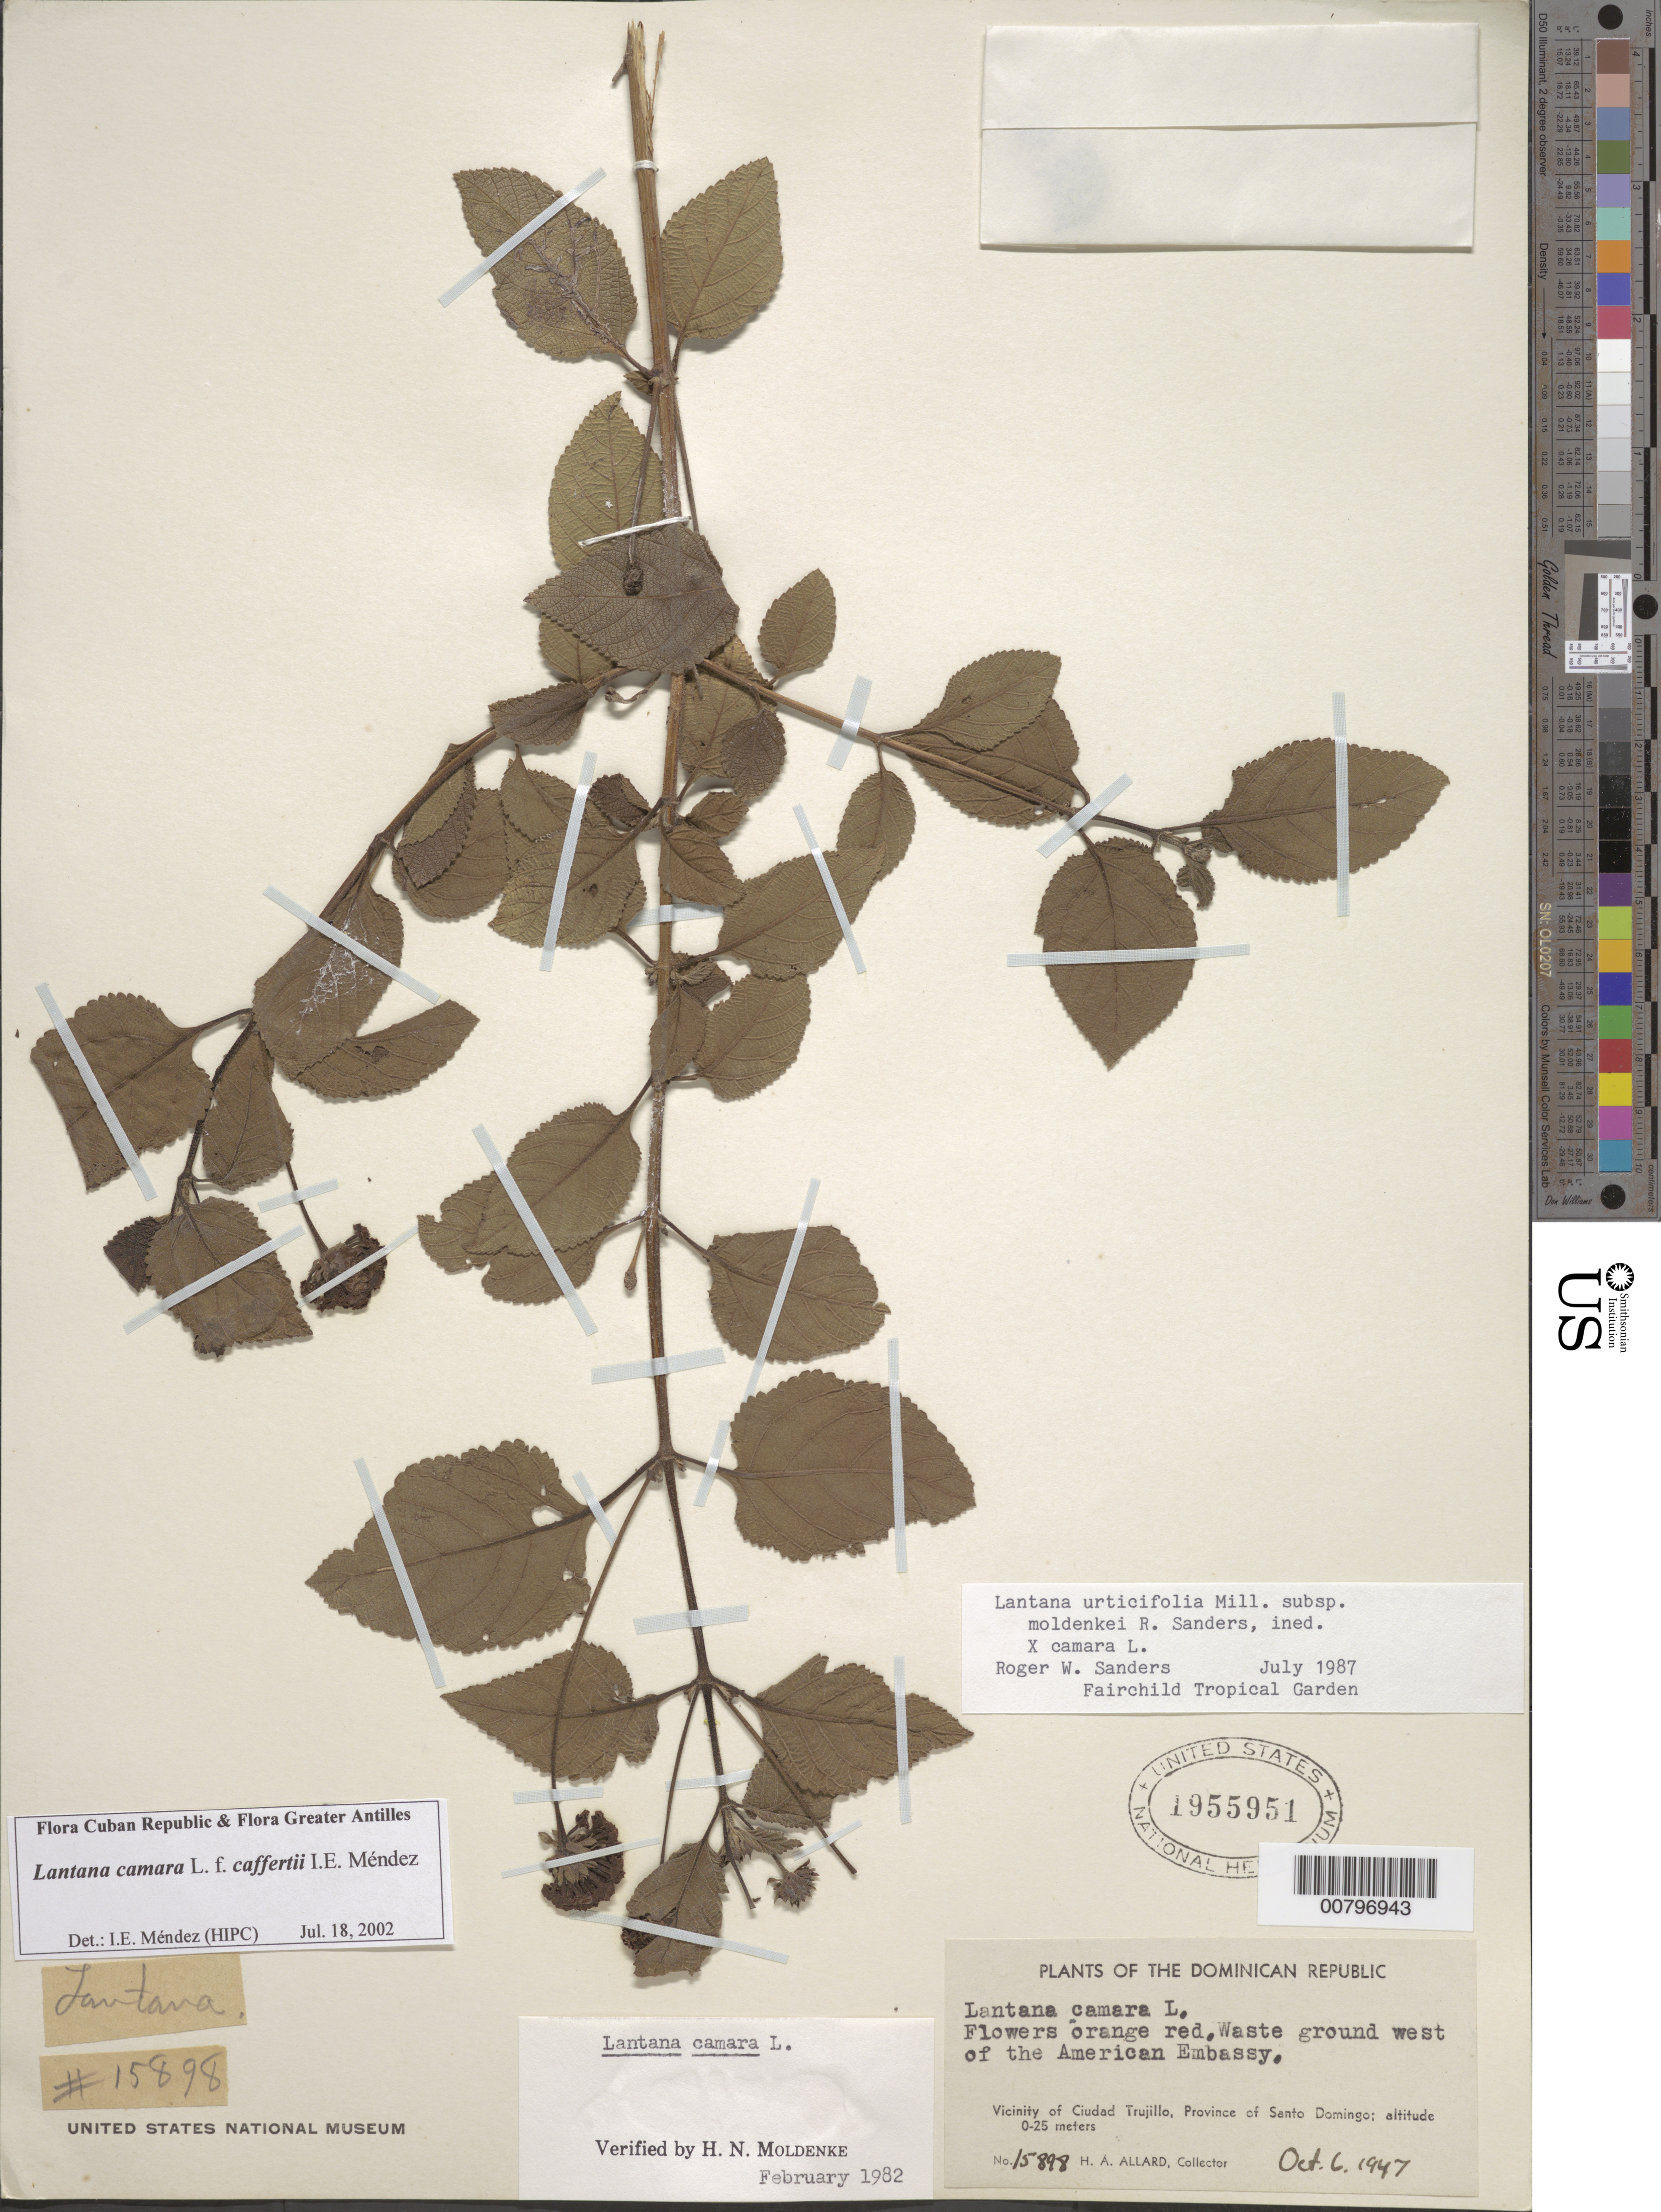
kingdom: Plantae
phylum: Tracheophyta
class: Magnoliopsida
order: Lamiales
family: Verbenaceae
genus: Lantana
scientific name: Lantana camara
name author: L.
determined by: Méndez, Isidro E., (HIPC)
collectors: H. A. Allard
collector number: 15898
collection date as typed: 06 Oct 1947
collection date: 1947-10-06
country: Dominican Republic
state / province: Distrito Nacional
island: Hispaniola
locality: Vicinity of Santiago Domingo; grounds west of American Embassy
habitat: Waste grounds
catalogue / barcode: US 1955951